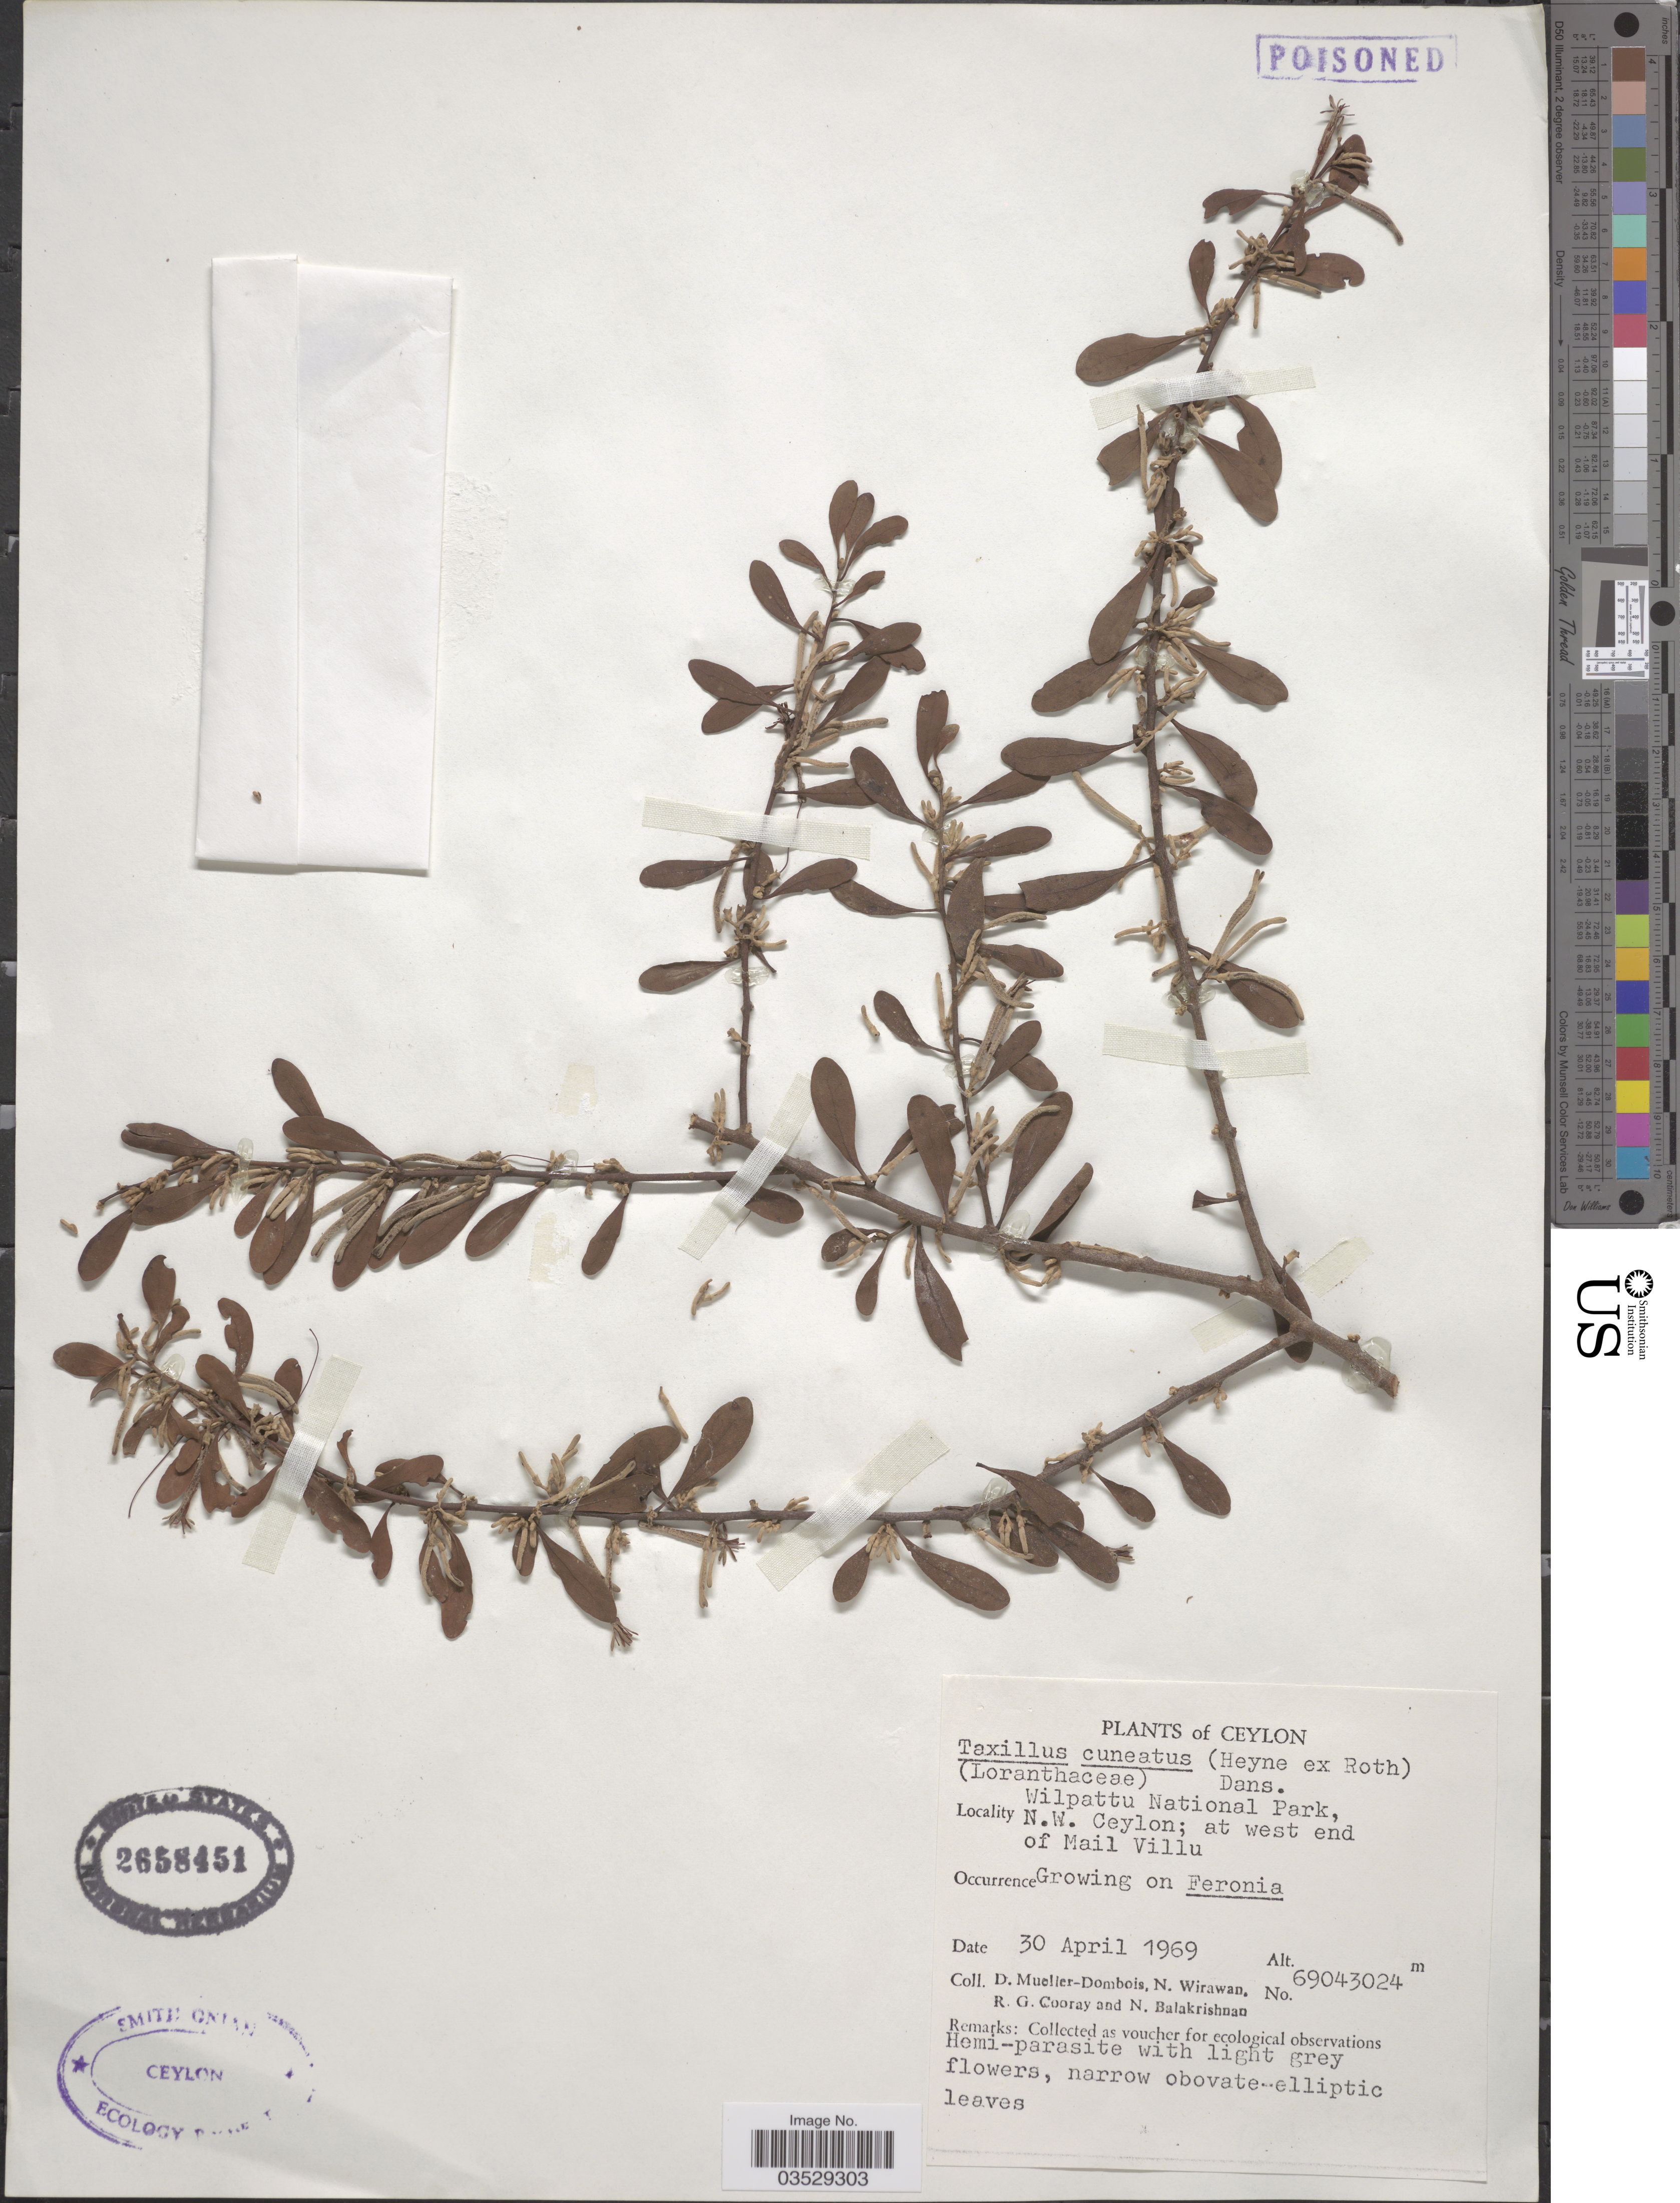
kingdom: Plantae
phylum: Tracheophyta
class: Magnoliopsida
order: Santalales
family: Loranthaceae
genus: Taxillus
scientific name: Taxillus cuneatus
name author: Danser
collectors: D. Mueller-Dombois, N. Wirawan, R. Cooray & N. Balakrishnan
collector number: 69043024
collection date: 1969-04-30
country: Sri Lanka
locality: Ceylon. Wilpattu National Park, N.W. Ceylon; at west end of Mail Villu. Growing on Feronia.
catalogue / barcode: US 2658451